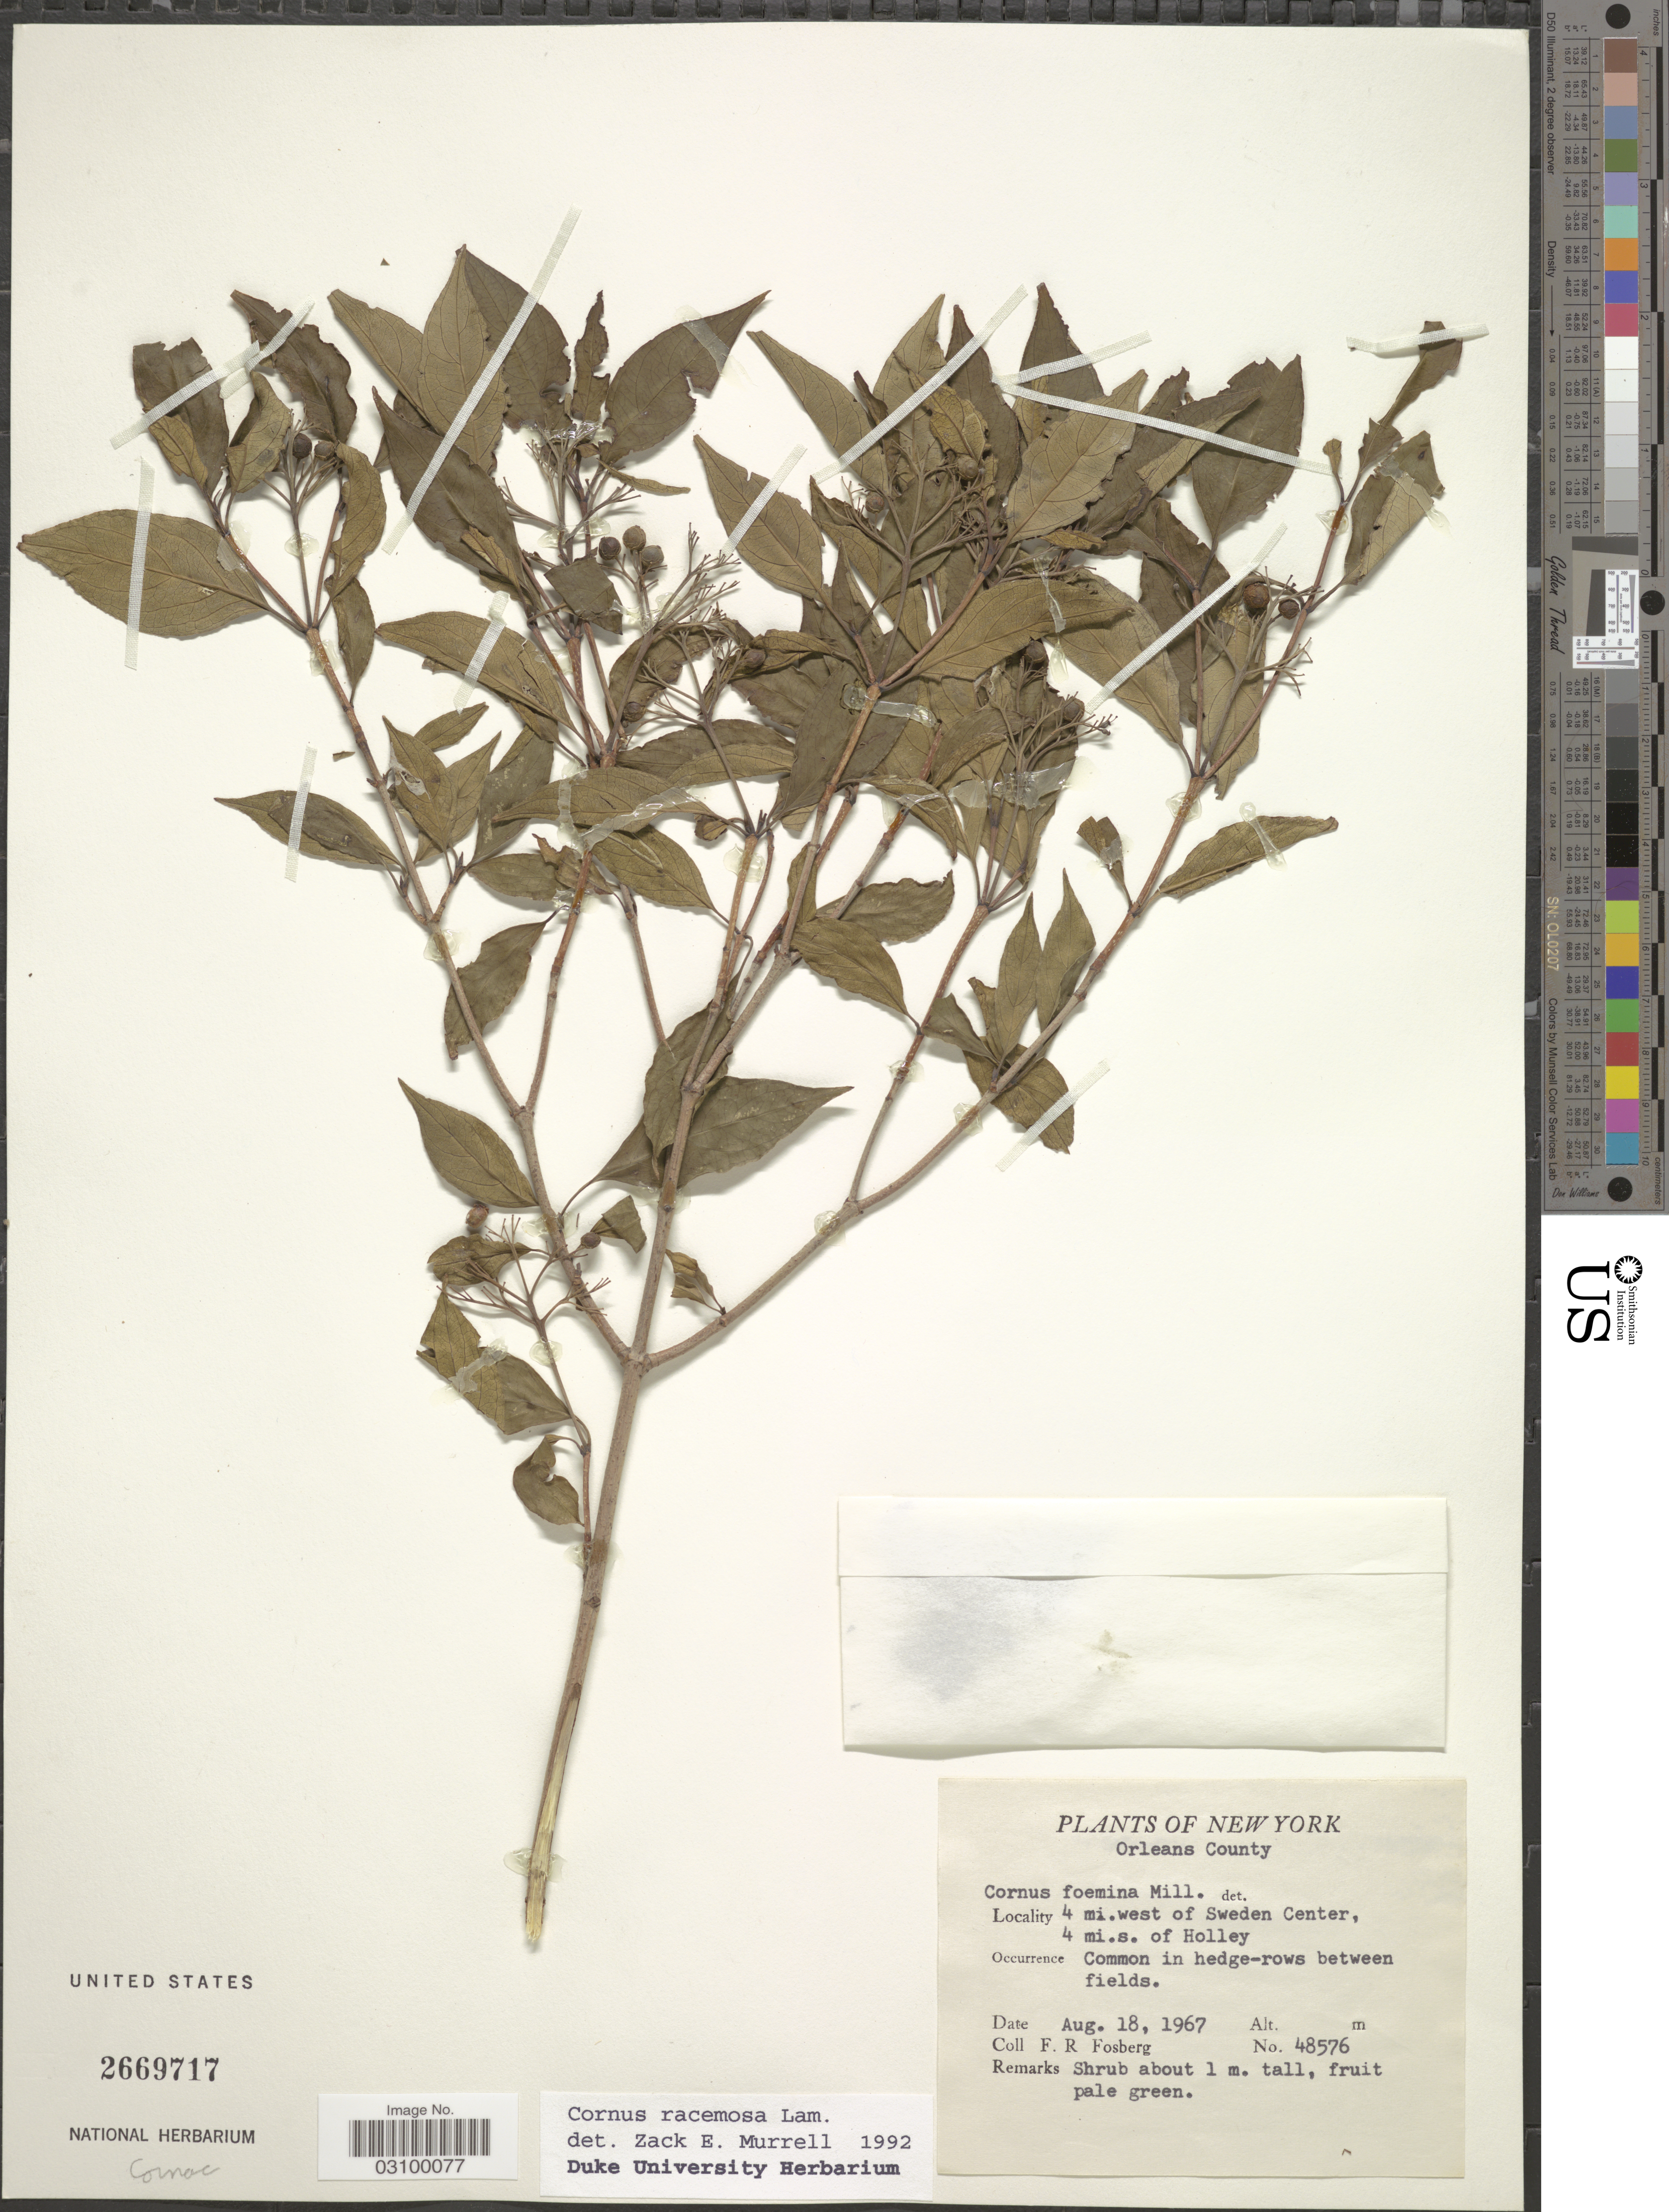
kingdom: Plantae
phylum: Tracheophyta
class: Magnoliopsida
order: Cornales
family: Cornaceae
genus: Cornus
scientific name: Cornus racemosa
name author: Lam.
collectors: F. R. Fosberg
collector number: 48576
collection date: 1967-08-18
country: United States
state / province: New York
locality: Orleans County. 4 mi. west of Sweden Center, 4 mi. s. of Holley.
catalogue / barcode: US 2669717